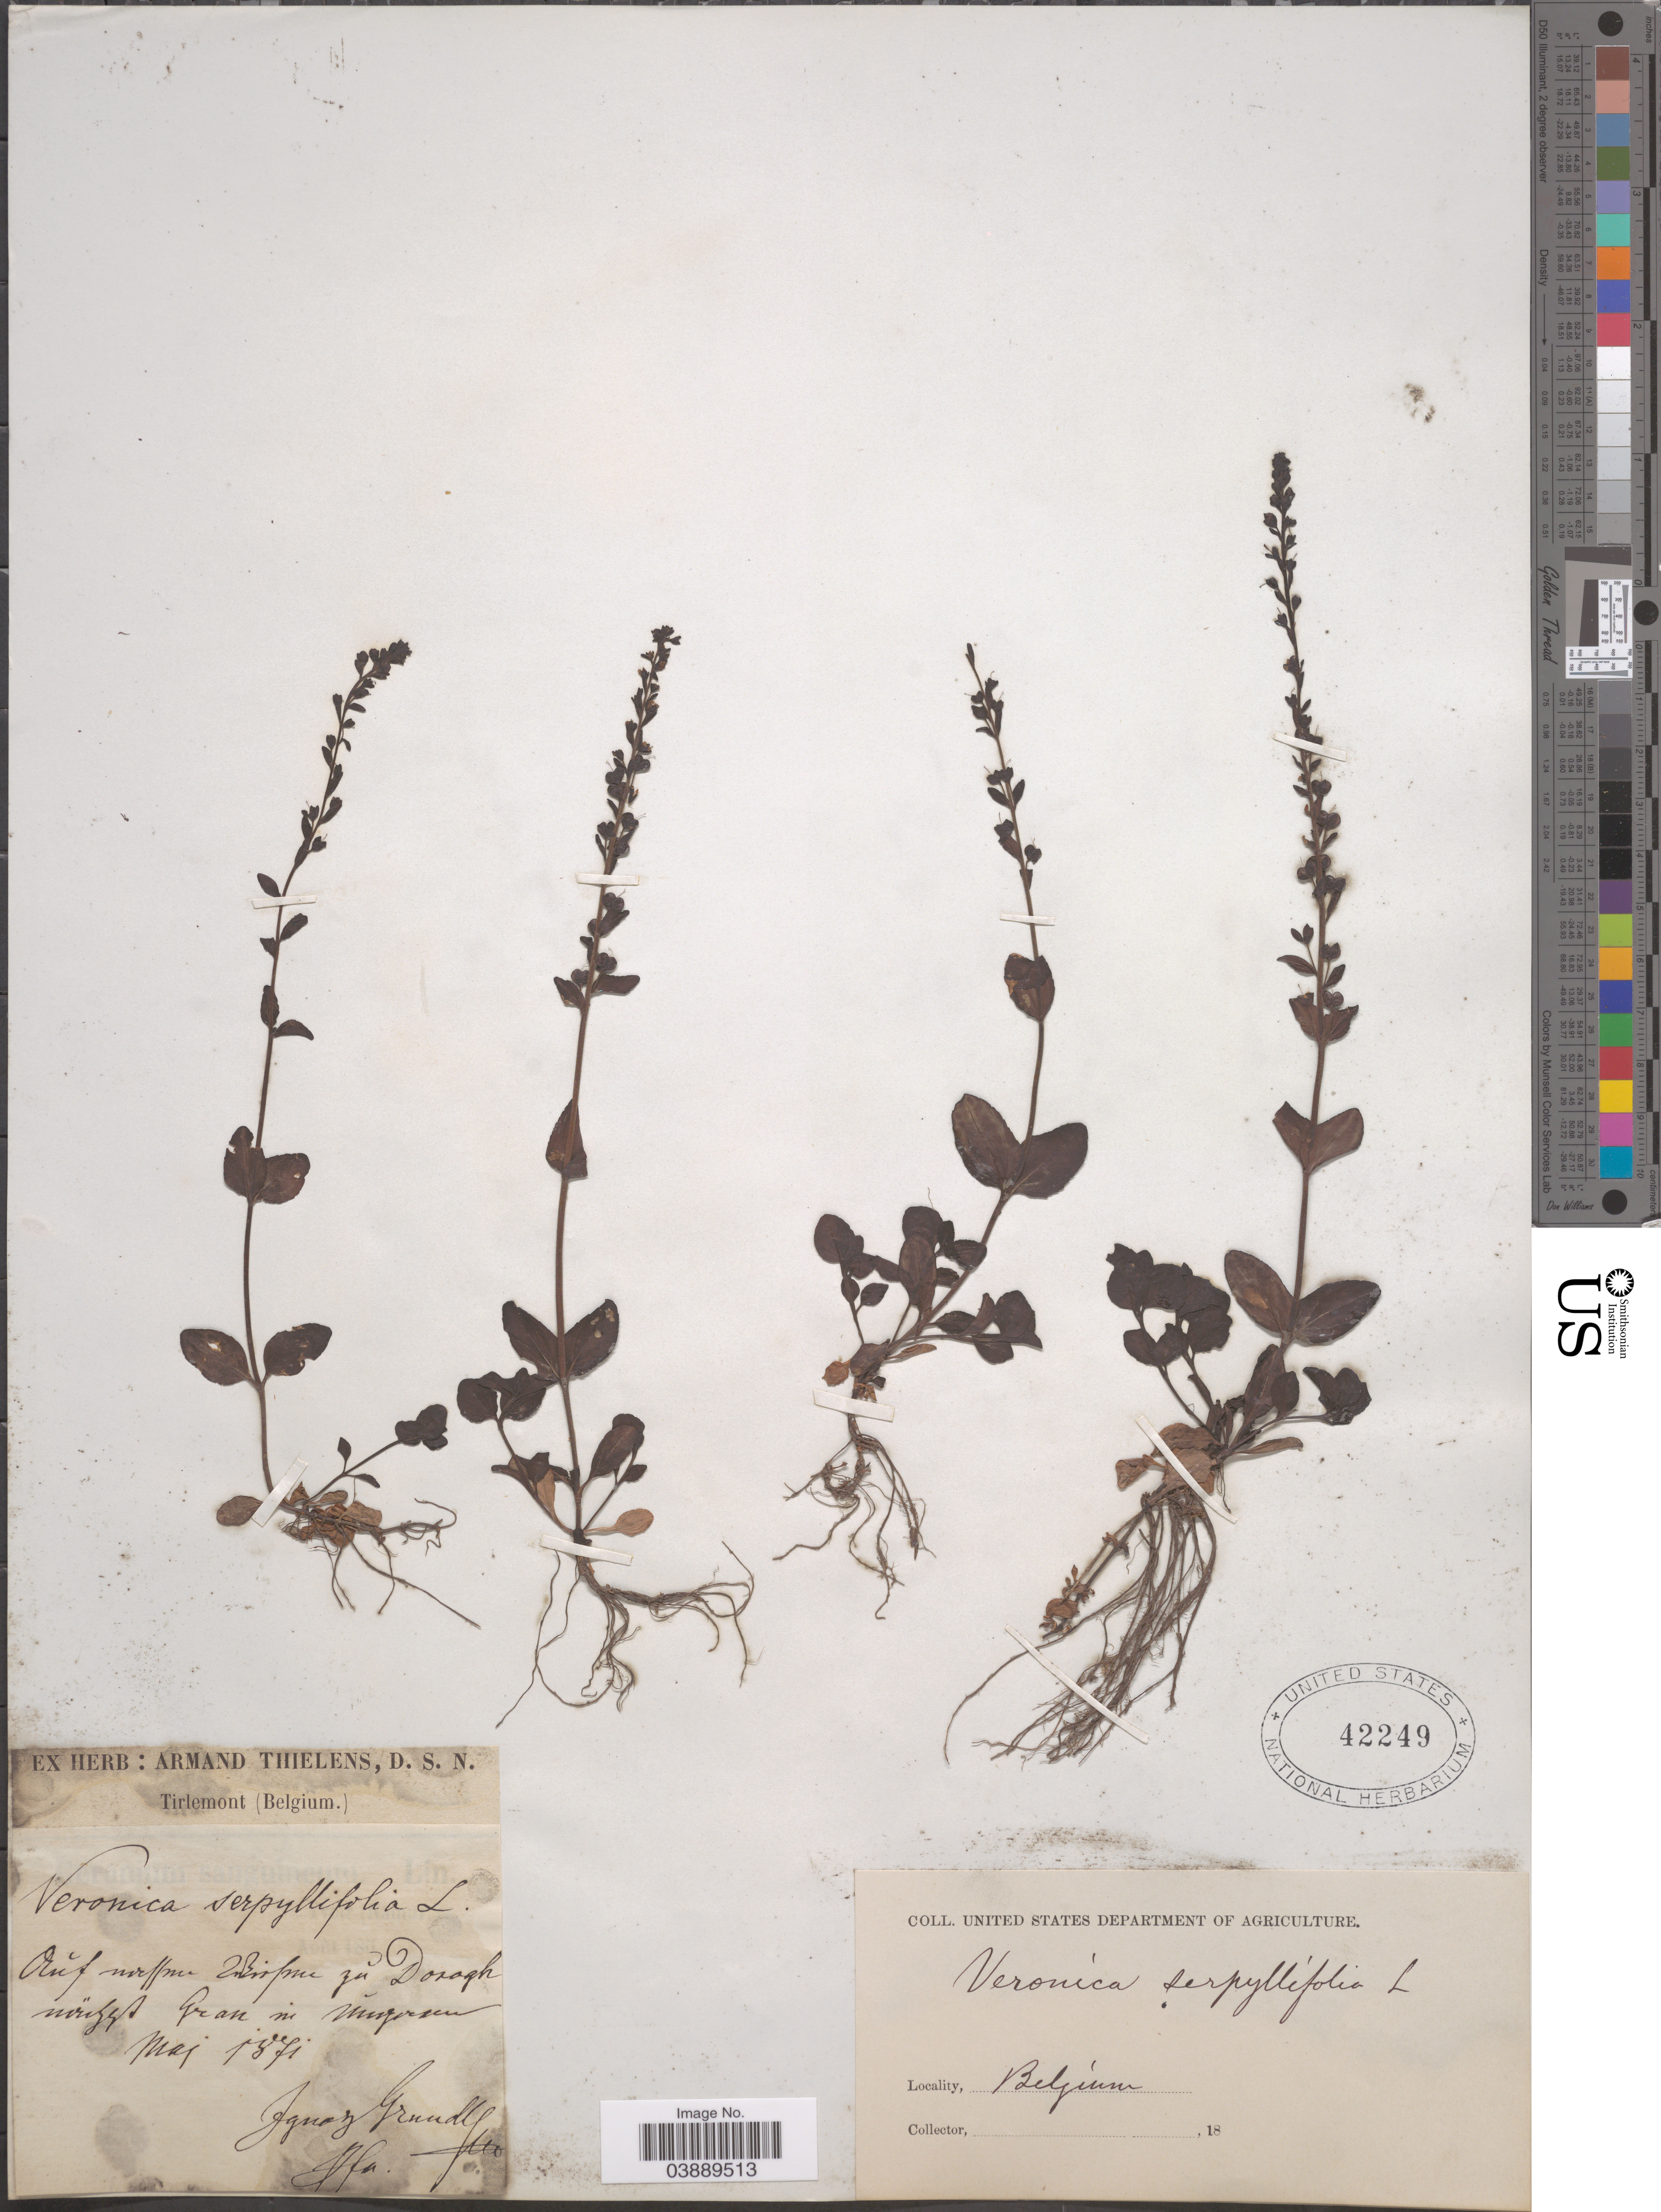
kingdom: Plantae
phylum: Tracheophyta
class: Magnoliopsida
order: Lamiales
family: Plantaginaceae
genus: Veronica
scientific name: Veronica serpyllifolia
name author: L.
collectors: I. Grundl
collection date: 1871-05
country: Belgium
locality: Onf mirggnu Inbispu zu Donagh nirigza Gran ni ningersen. [interpreted]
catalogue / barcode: US 42249